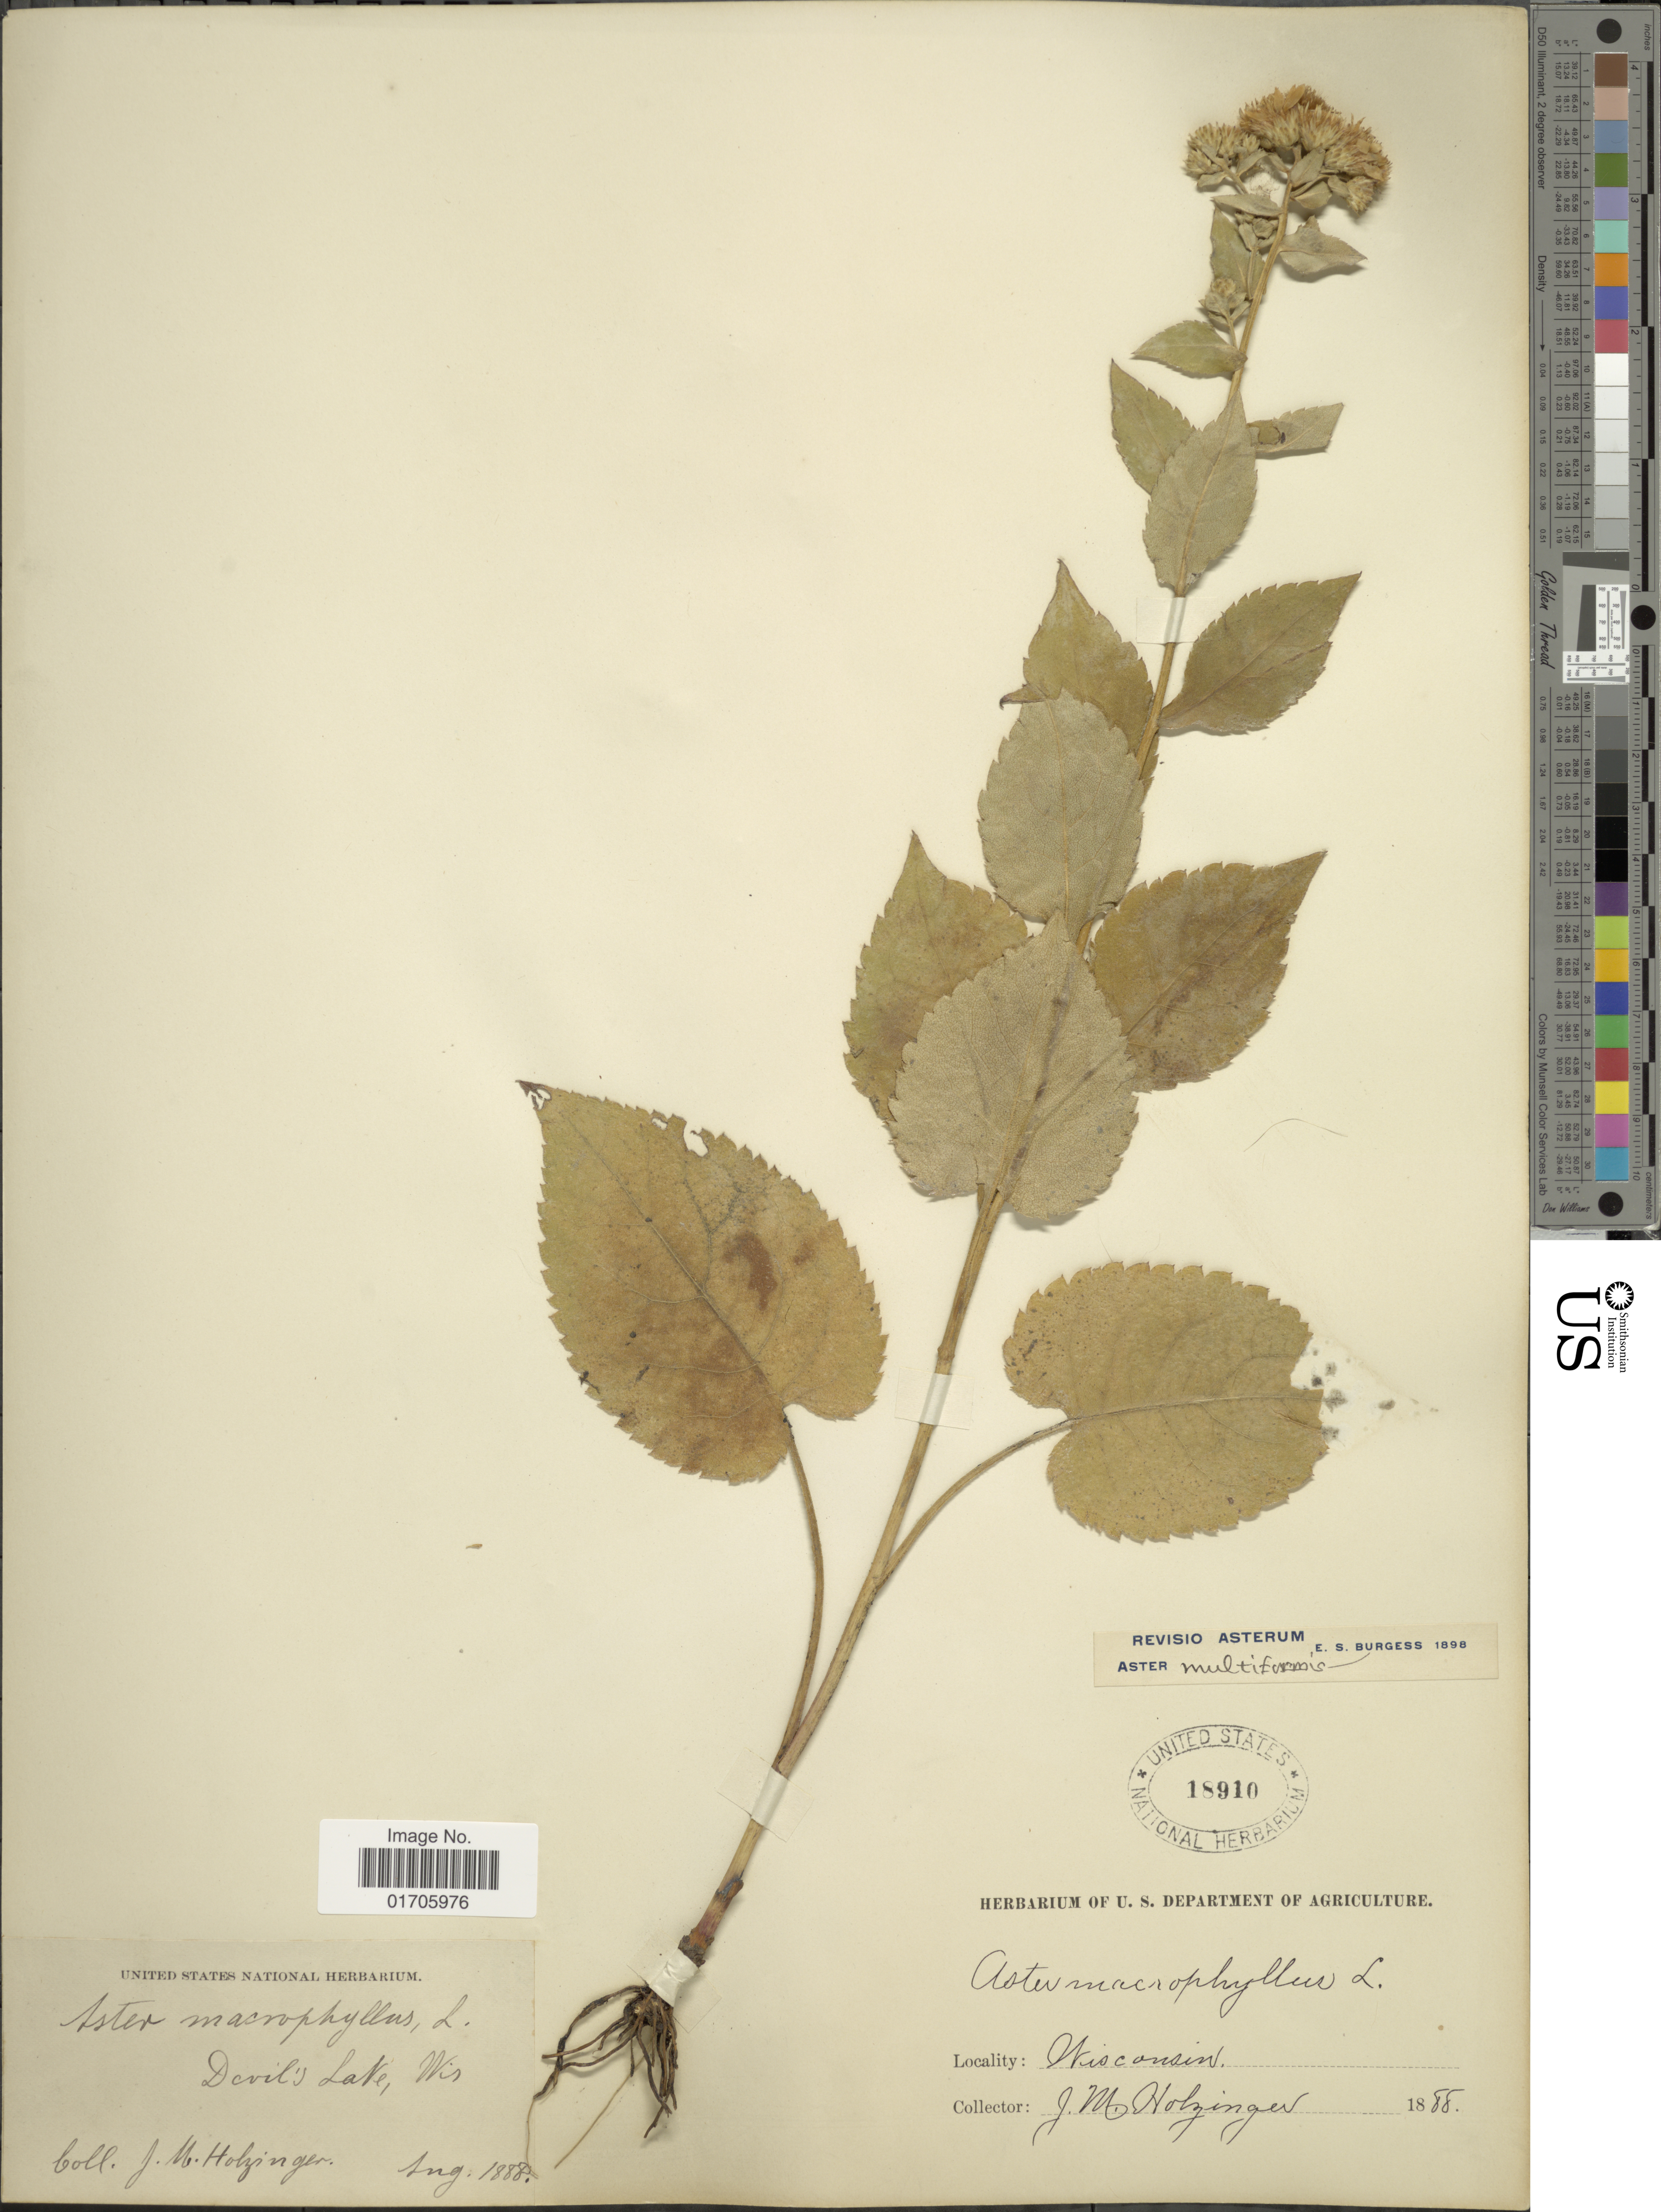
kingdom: Plantae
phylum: Tracheophyta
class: Magnoliopsida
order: Asterales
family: Asteraceae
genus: Eurybia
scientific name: Eurybia sp.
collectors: J. M. Holzinger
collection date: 1888-08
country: United States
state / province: Wisconsin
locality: Devil's Lake, Wis. Wisconsin.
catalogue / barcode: US 18910